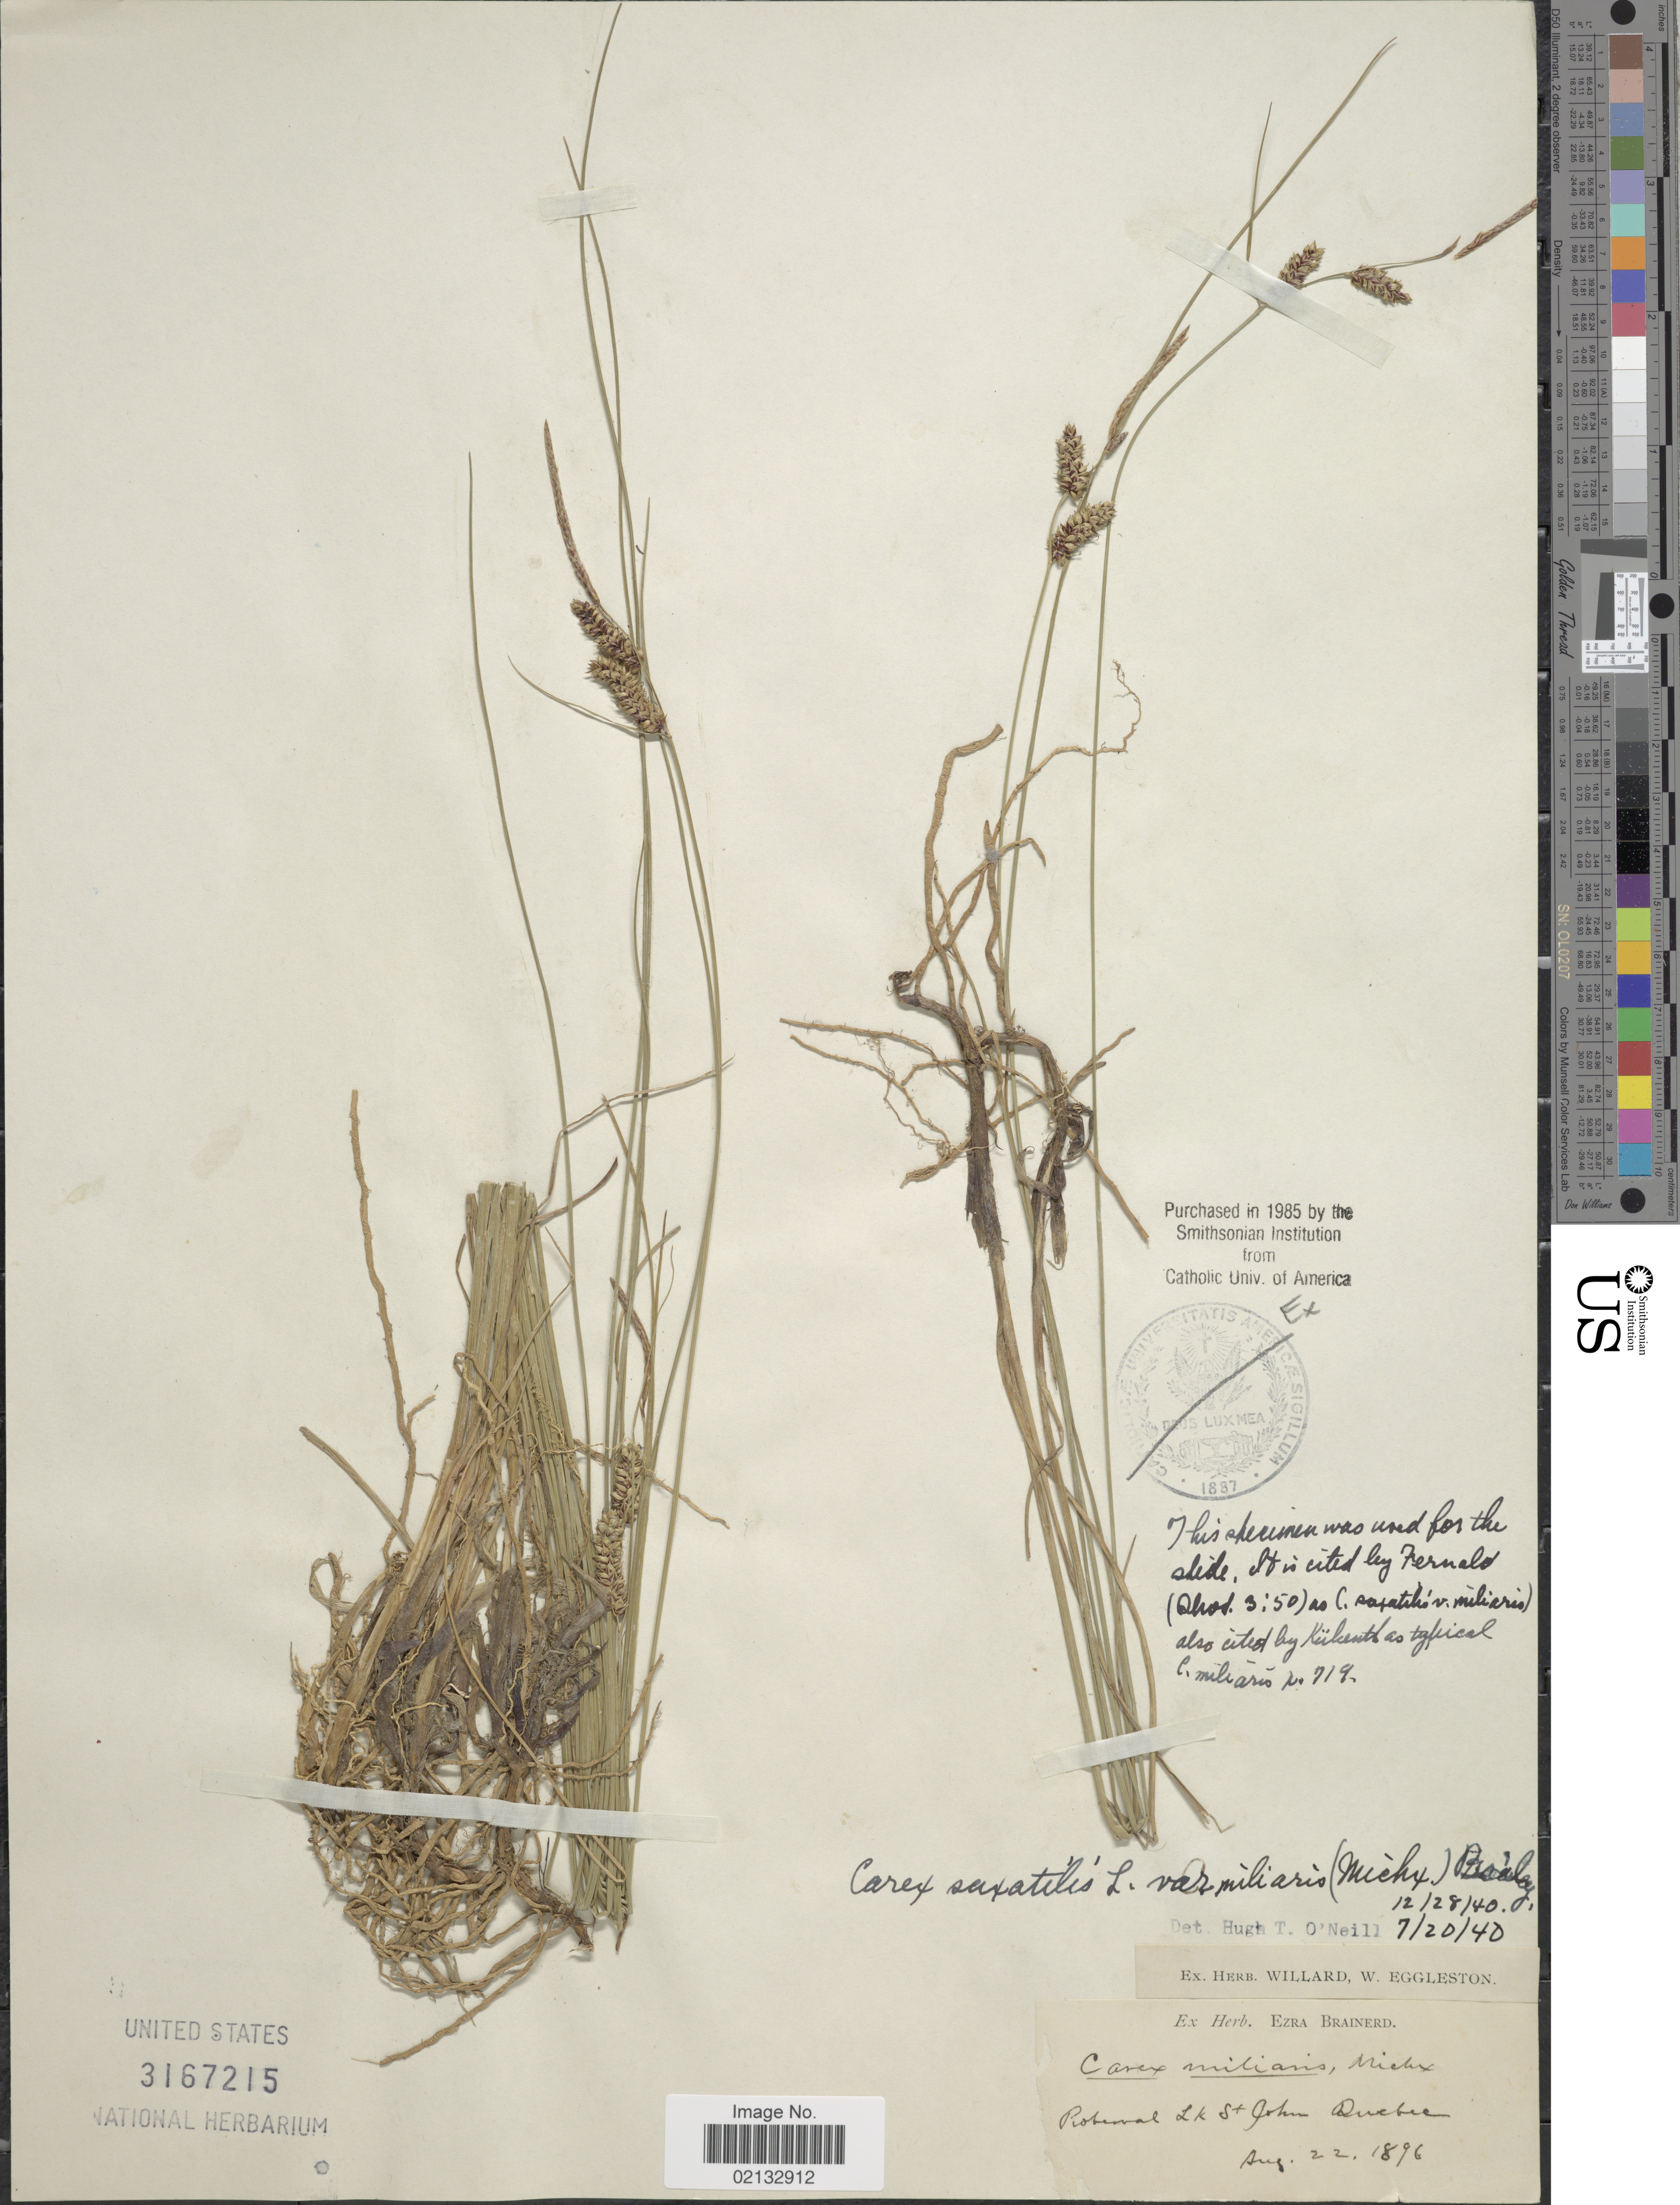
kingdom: Plantae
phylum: Tracheophyta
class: Liliopsida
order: Poales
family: Cyperaceae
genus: Carex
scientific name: Carex saxatilis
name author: L.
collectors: ex herb. Ezra Brainerd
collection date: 1896-08-22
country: Canada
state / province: Quebec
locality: Roberval Lk St John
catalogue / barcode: US 3167215